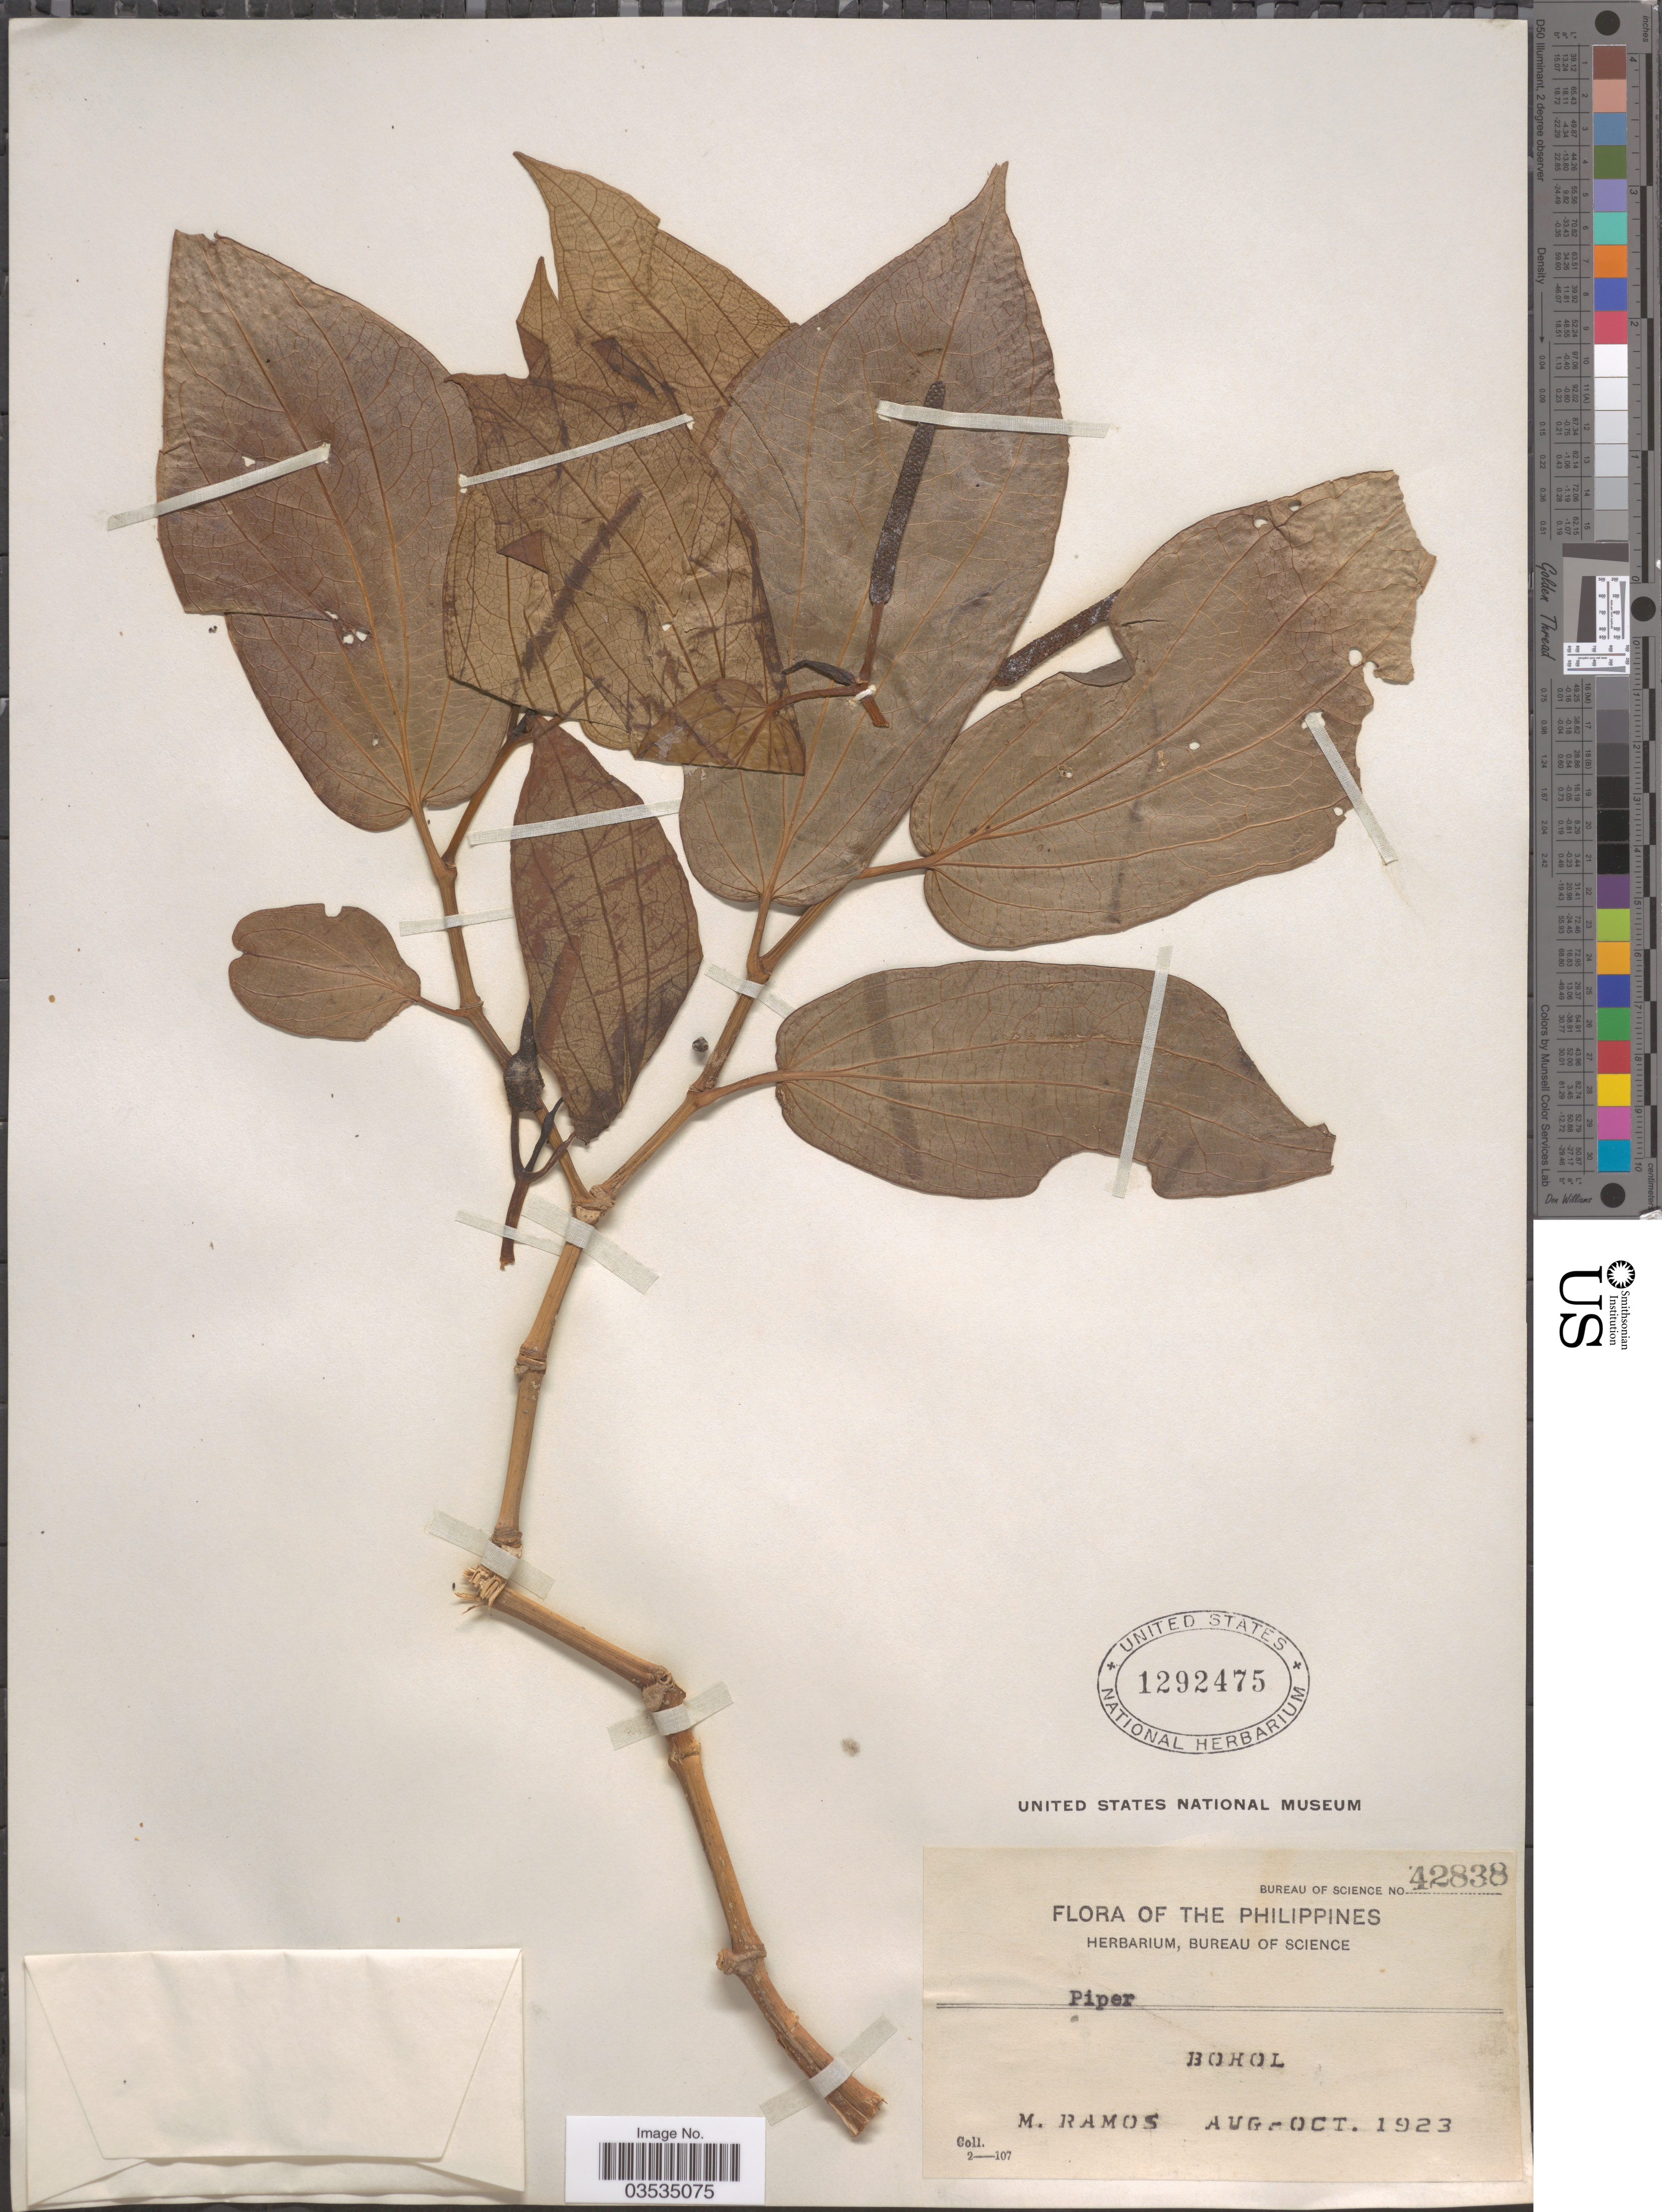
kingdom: Plantae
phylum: Tracheophyta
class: Magnoliopsida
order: Piperales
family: Piperaceae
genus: Piper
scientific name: Piper sp.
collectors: M. Ramos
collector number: Bureau of Science 42838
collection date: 1923-08/1923-10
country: Philippines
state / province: Central Visayas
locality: Bohol.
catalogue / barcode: US 1292475